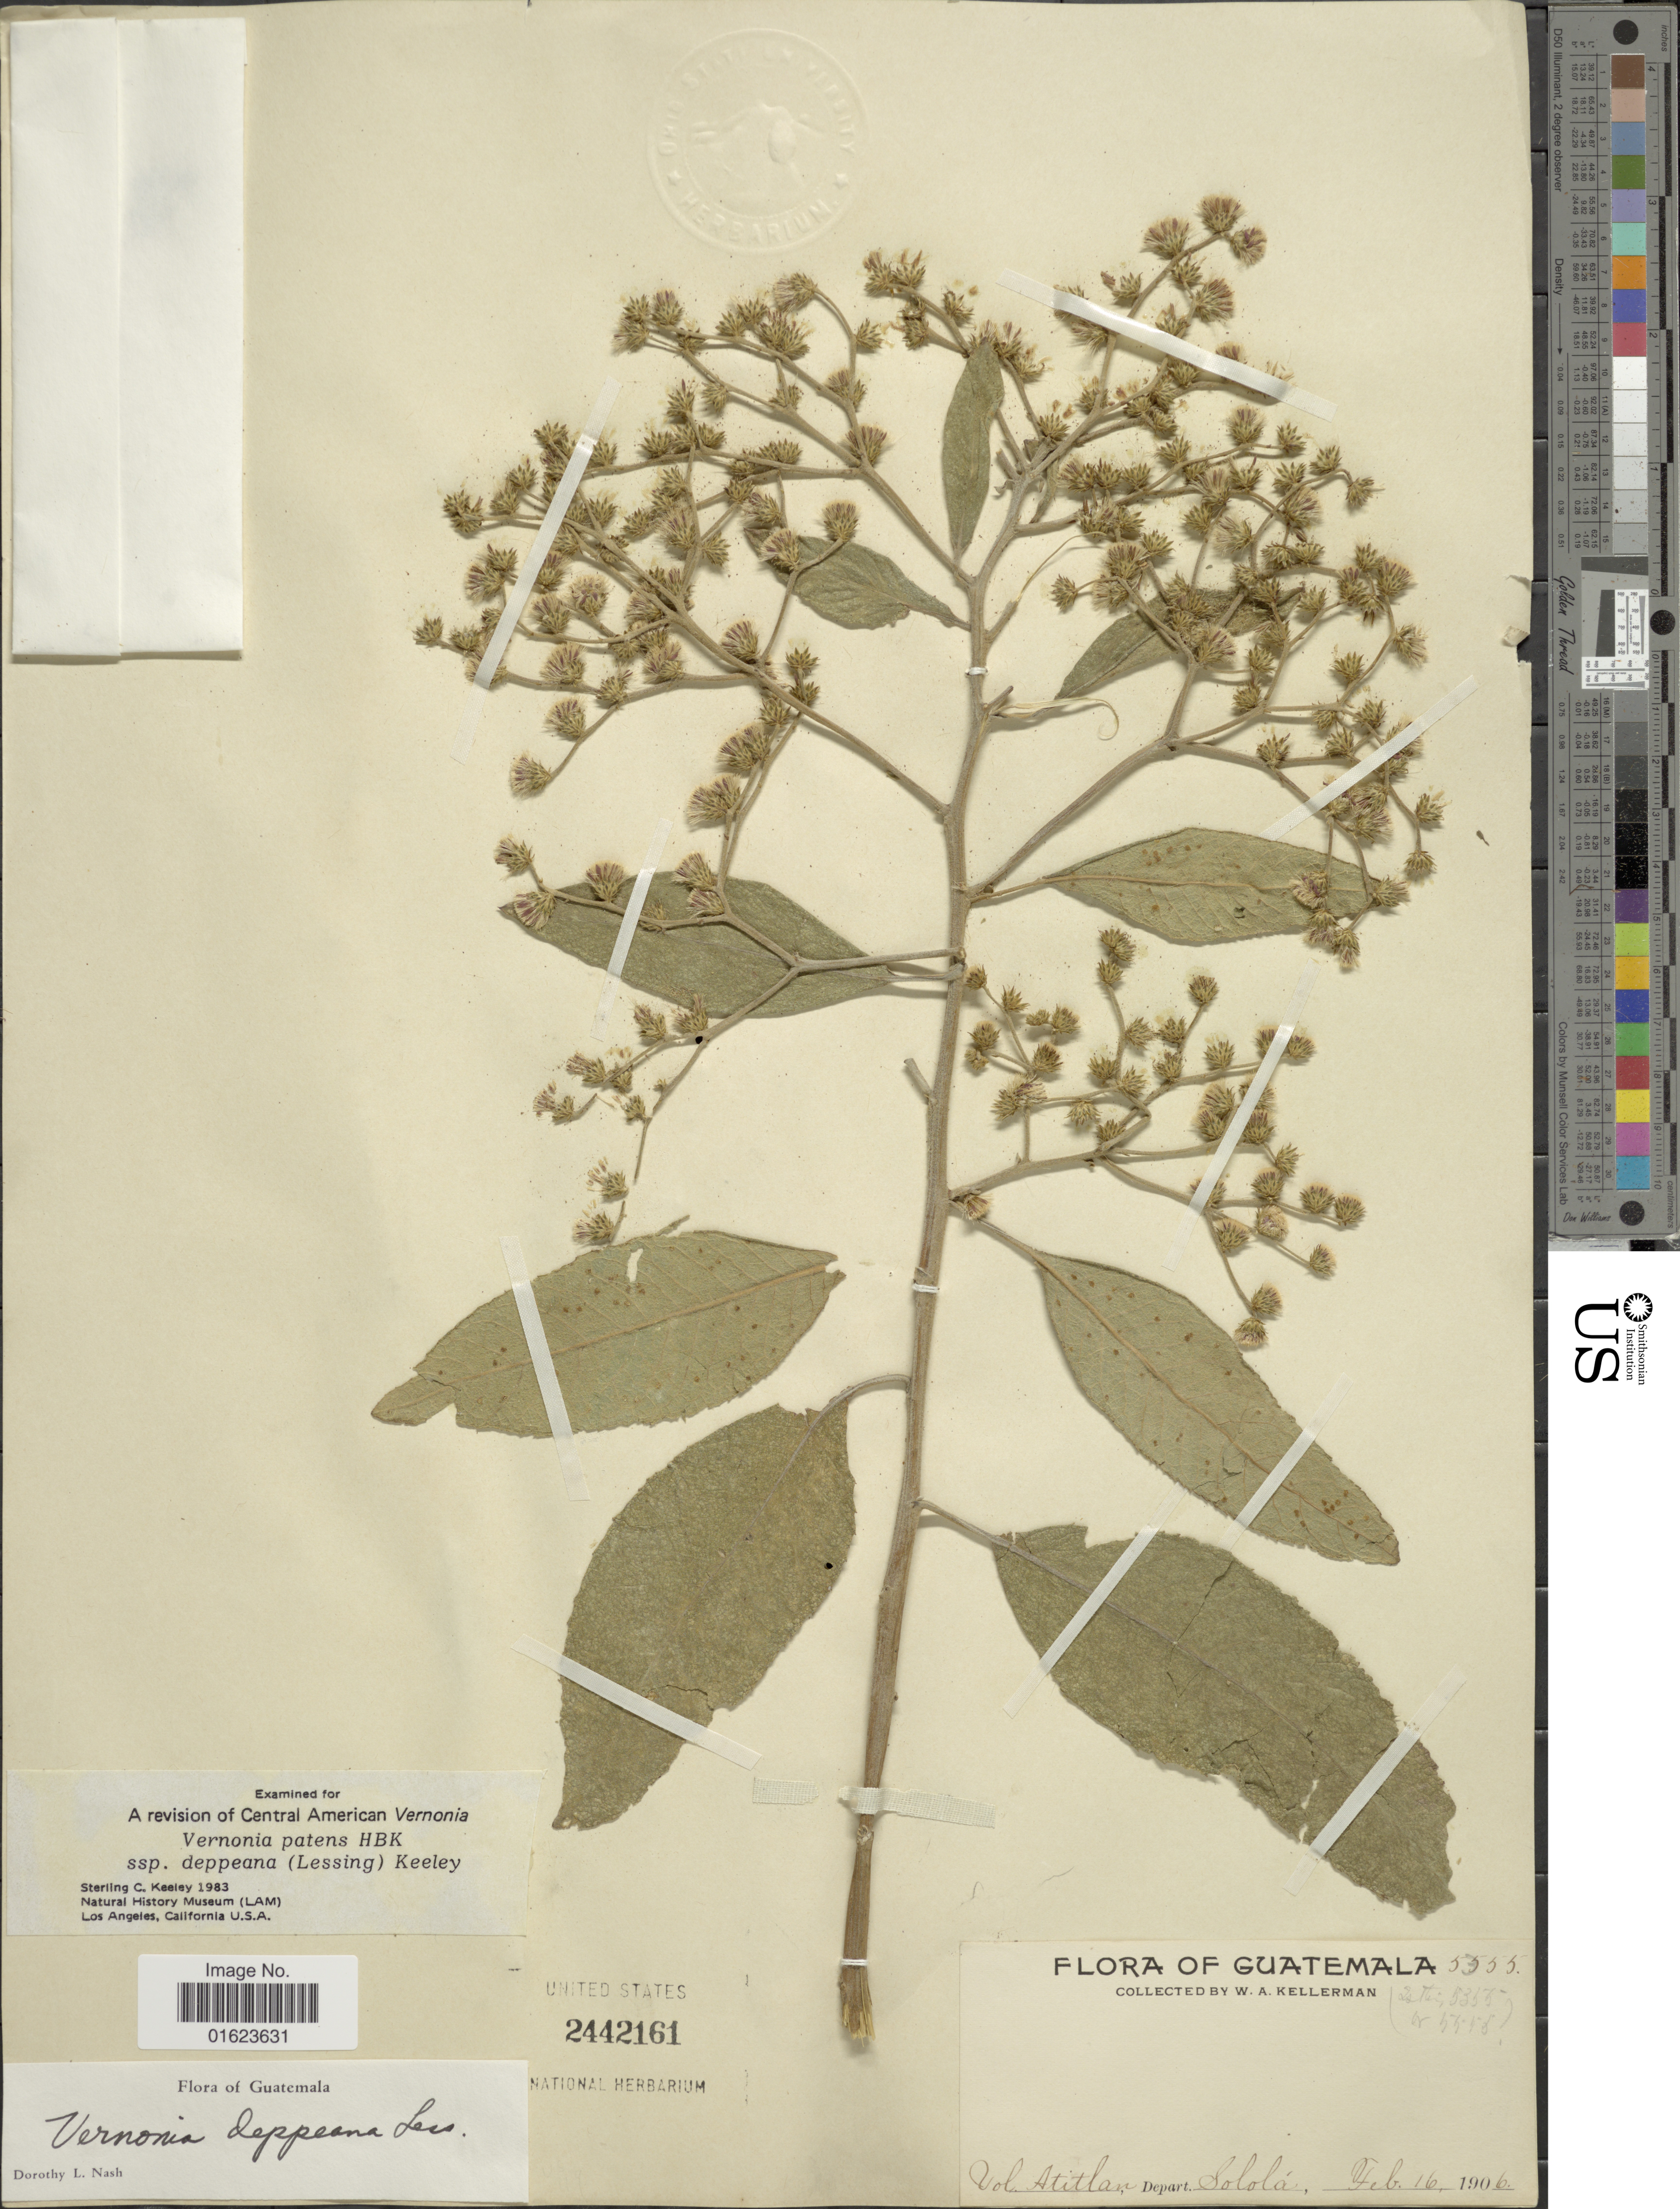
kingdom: Plantae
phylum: Tracheophyta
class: Magnoliopsida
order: Asterales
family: Asteraceae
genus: Vernonanthura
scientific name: Vernonanthura deppeana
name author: (Less.) H. Rob.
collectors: W. Kellerman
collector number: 5555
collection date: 1906-02-16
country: Guatemala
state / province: Sololá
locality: Guatemala. Vol. Atitlan, Depart Solola.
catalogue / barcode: US 2442161